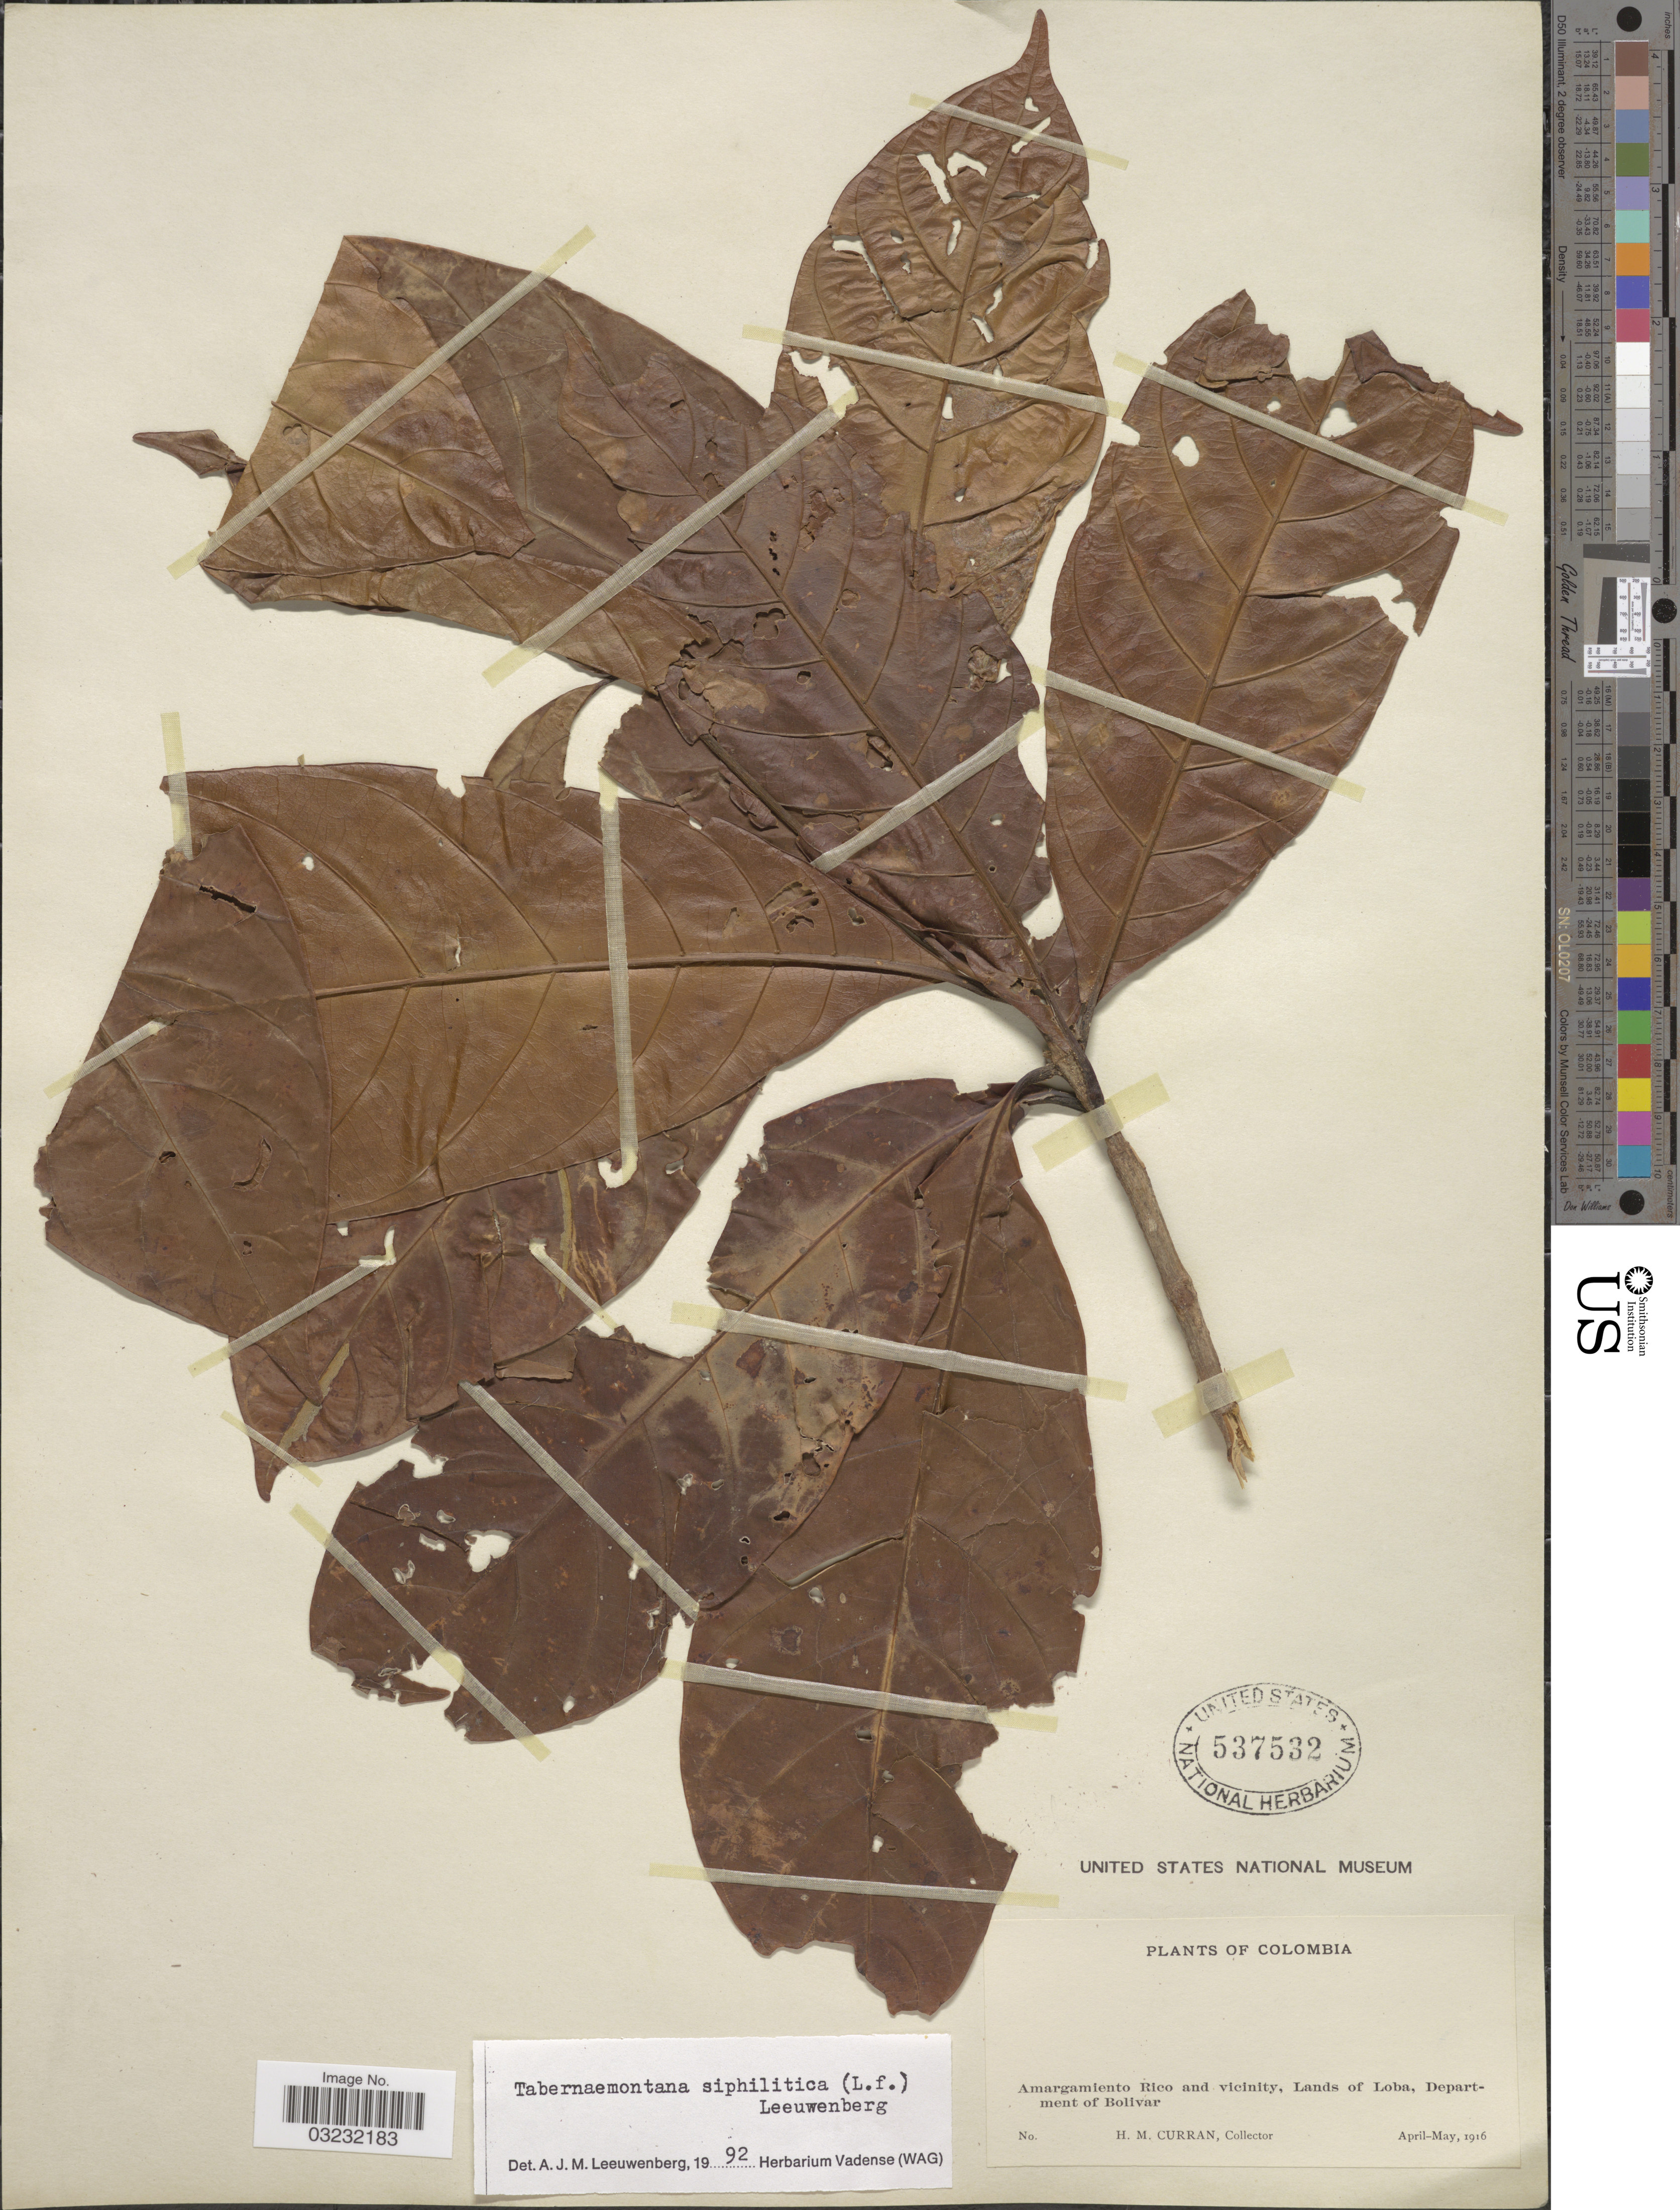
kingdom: Plantae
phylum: Tracheophyta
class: Magnoliopsida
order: Gentianales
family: Apocynaceae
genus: Tabernaemontana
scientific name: Tabernaemontana siphilitica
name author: (L. f.) Leeuwenb.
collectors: H. M. Curran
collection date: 1916-04/1916-05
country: Colombia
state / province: Bolívar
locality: Vicinity of Estrella, Caño Papayal, Lands of Loba, Department of Bolivar.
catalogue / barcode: US 537532